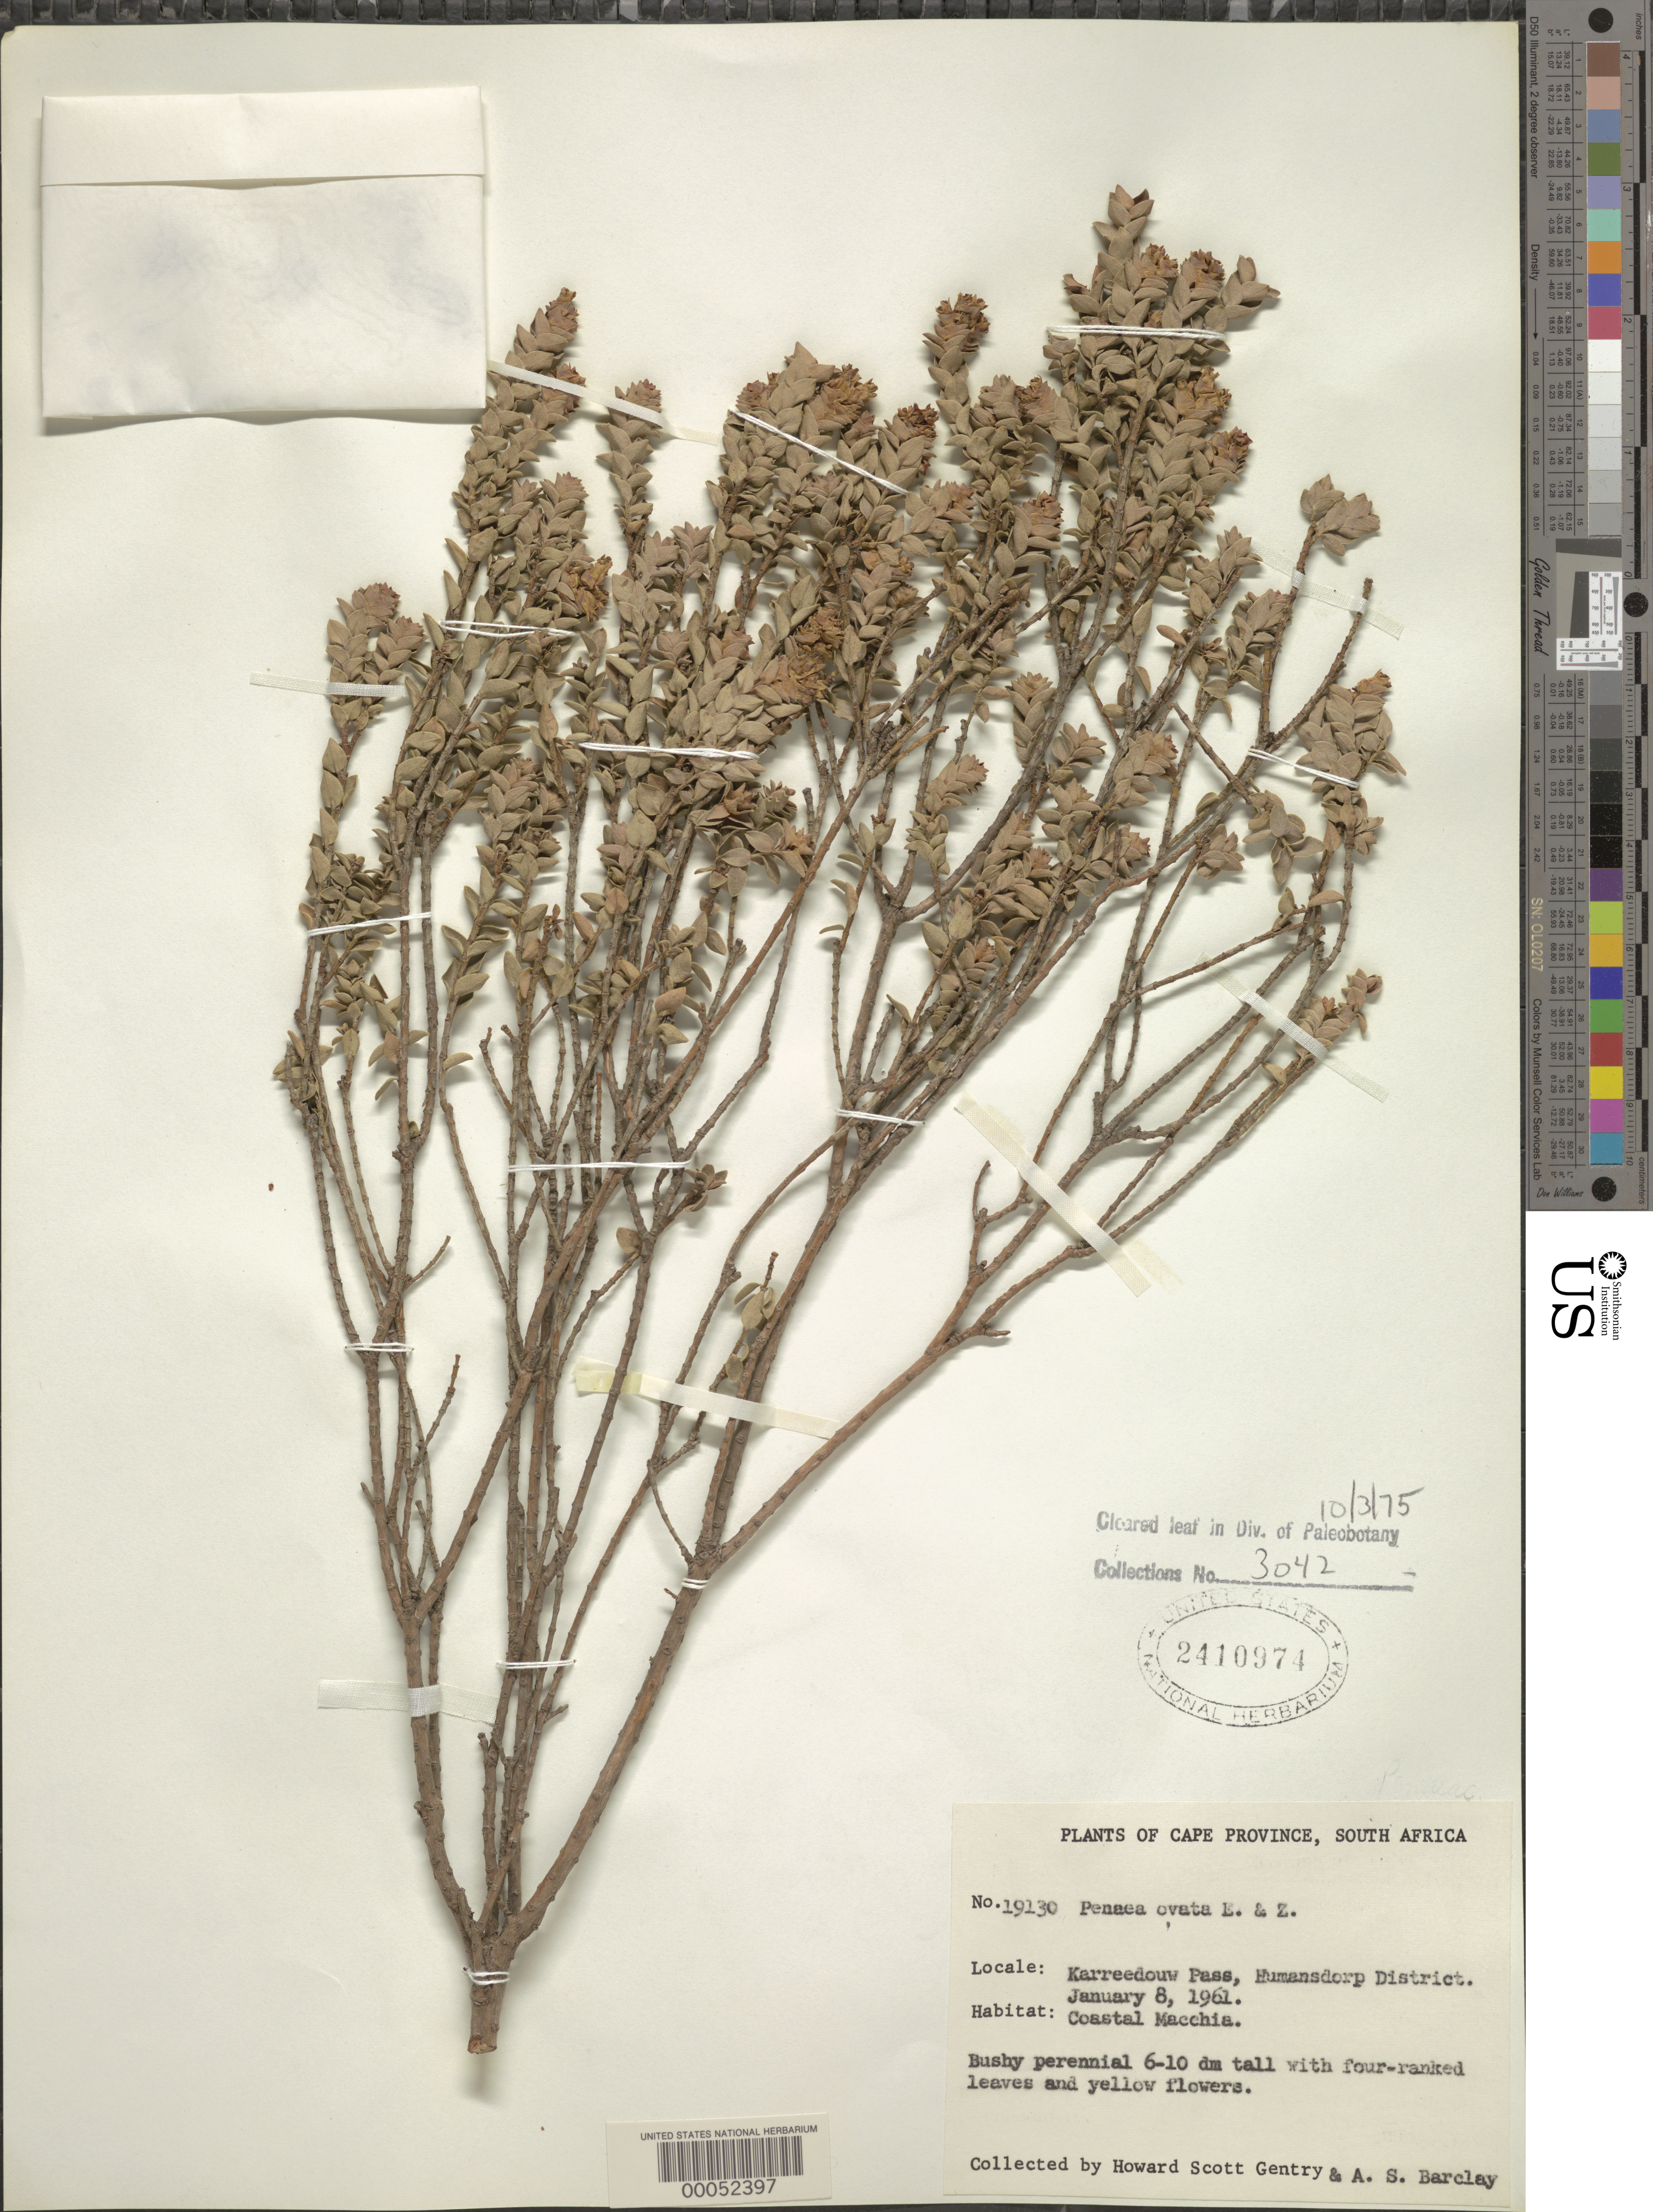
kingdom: Plantae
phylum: Tracheophyta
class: Magnoliopsida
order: Myrtales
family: Penaeaceae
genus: Penaea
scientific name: Penaea ovata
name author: Eckl. & Zeyh. ex A. DC.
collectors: H. S. Gentry & A. S. Barclay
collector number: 19130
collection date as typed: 08 Jan 1961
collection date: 1961-01-08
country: South Africa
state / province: Eastern Cape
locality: Karreedouw pass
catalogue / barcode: US 2410974